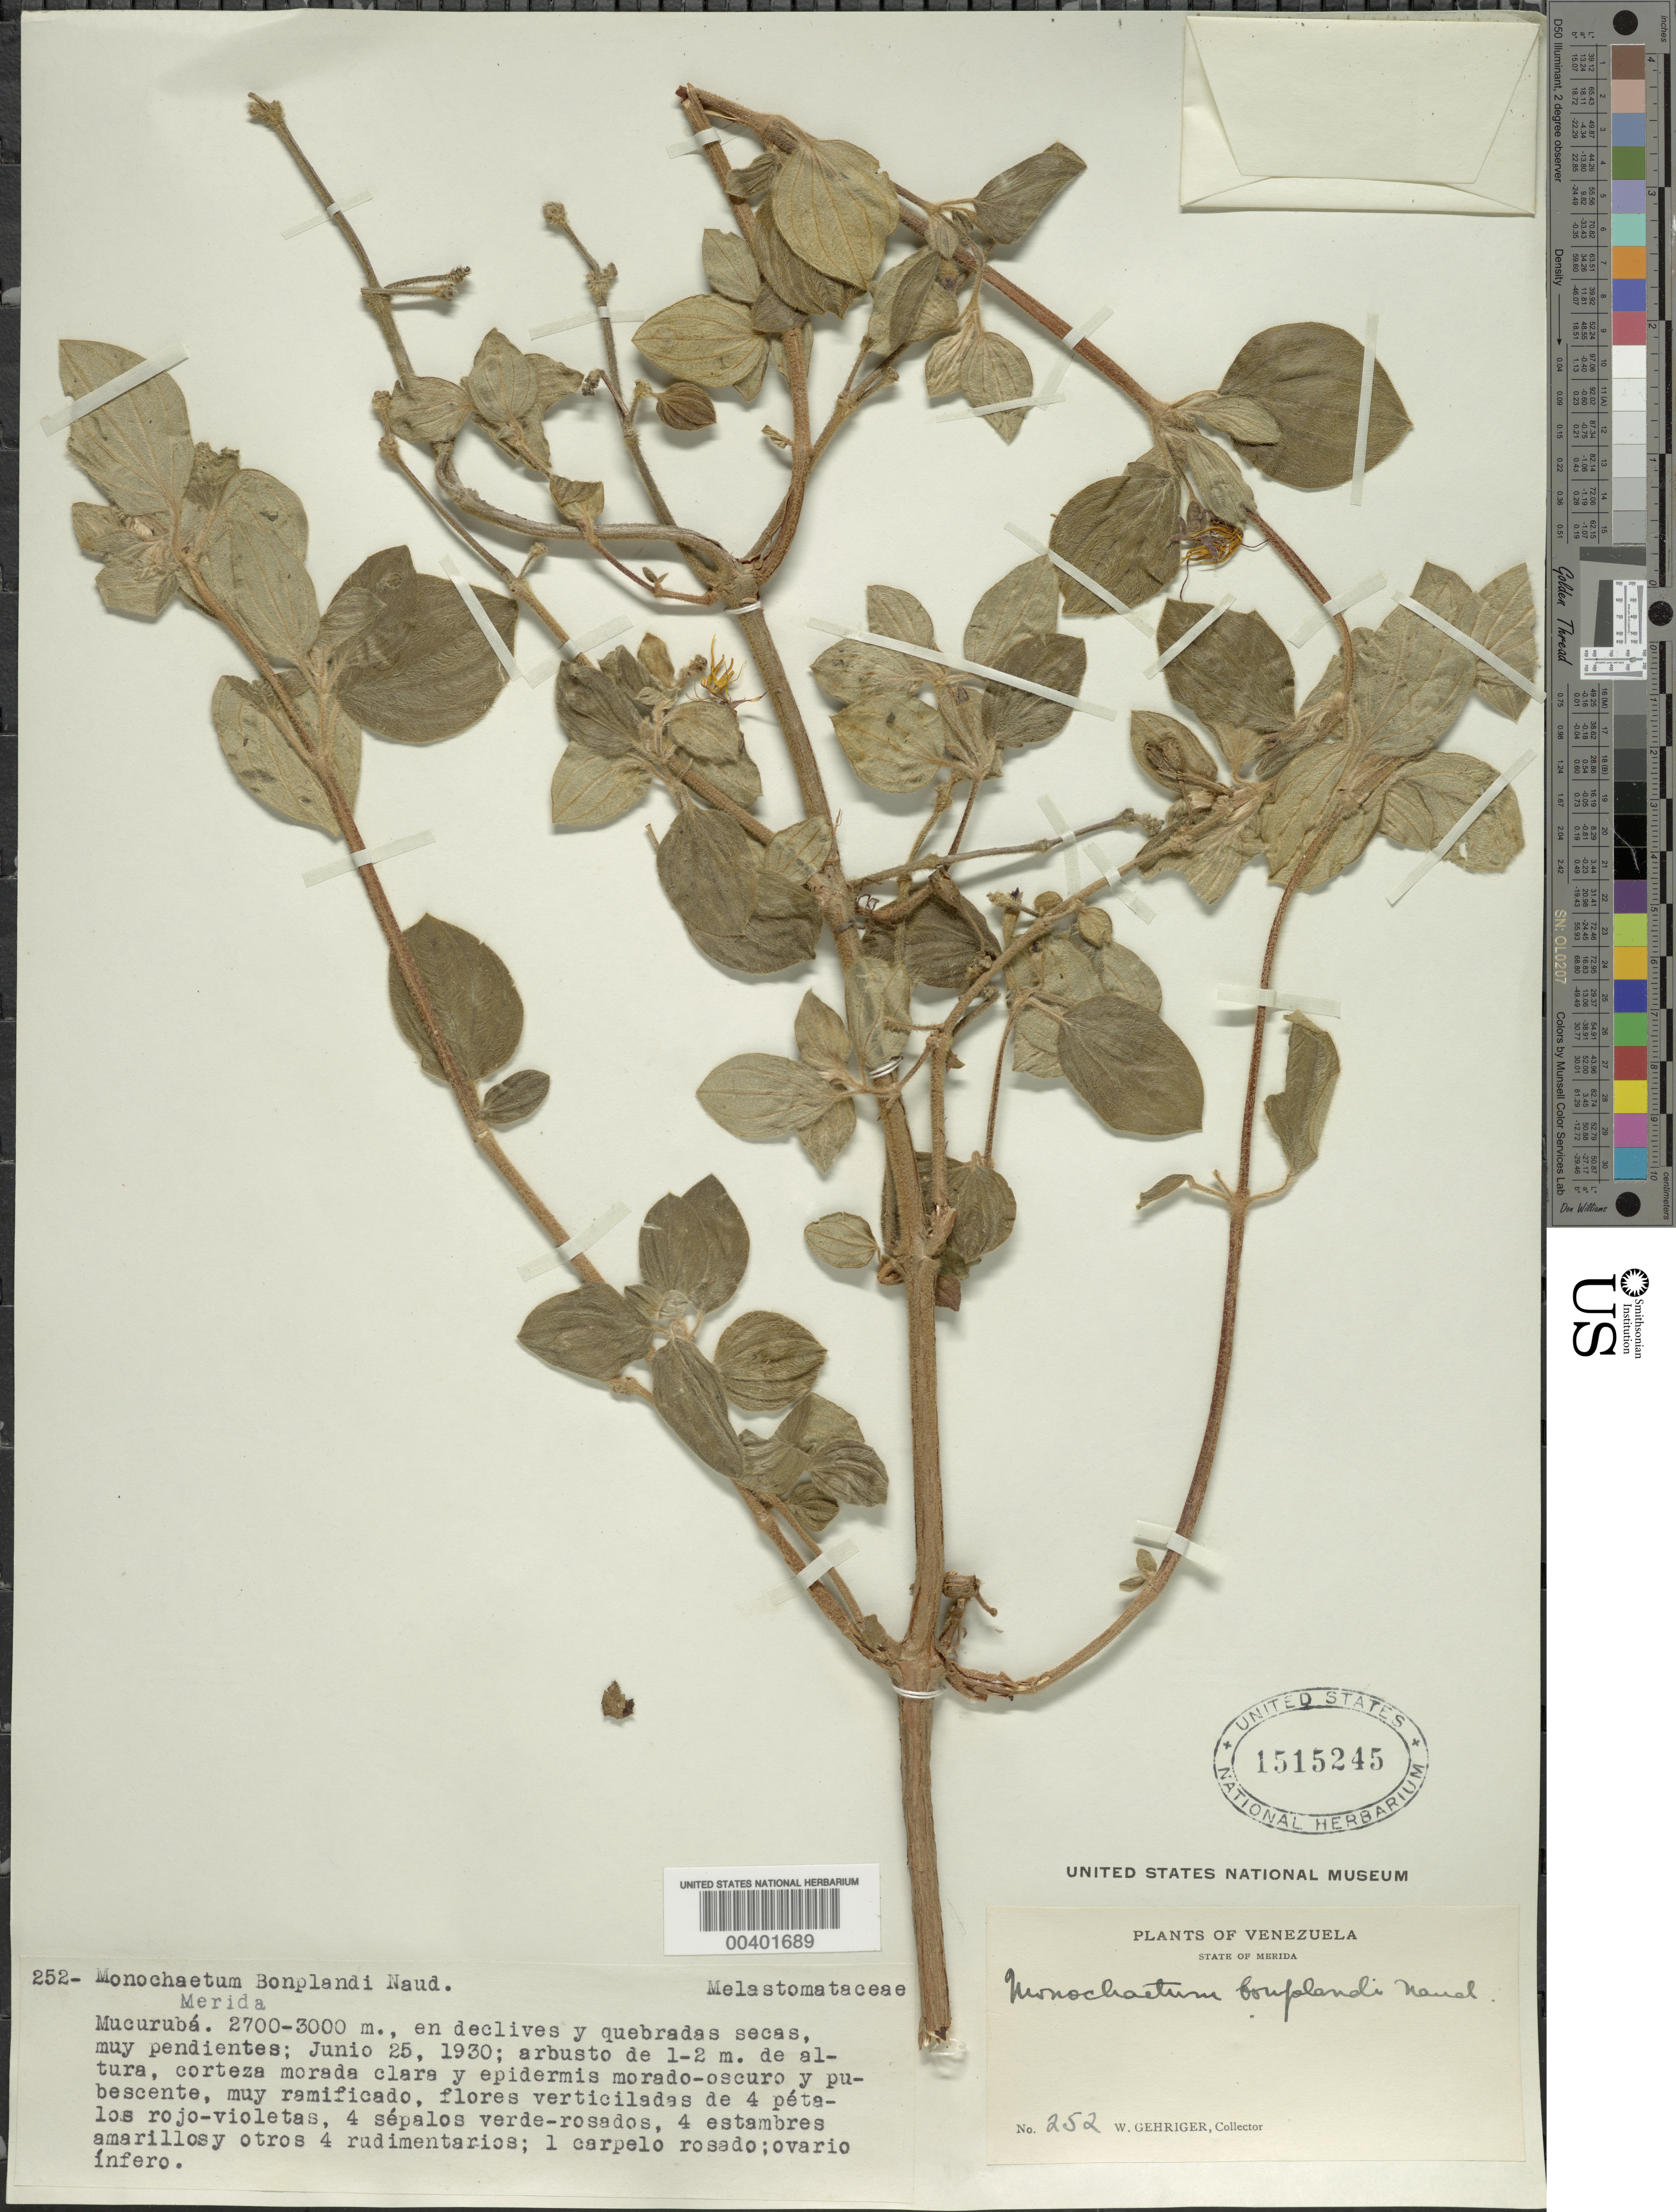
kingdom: Plantae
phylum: Tracheophyta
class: Magnoliopsida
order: Myrtales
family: Melastomataceae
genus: Monochaetum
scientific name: Monochaetum bonplandii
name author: (Kunth) Naudin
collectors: W. Gehriger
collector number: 252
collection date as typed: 25 Jun 1930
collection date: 1930-06-25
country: Venezuela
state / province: Mérida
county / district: Rangel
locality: Mucurubá Mucuruba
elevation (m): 2700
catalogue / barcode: US 1515245